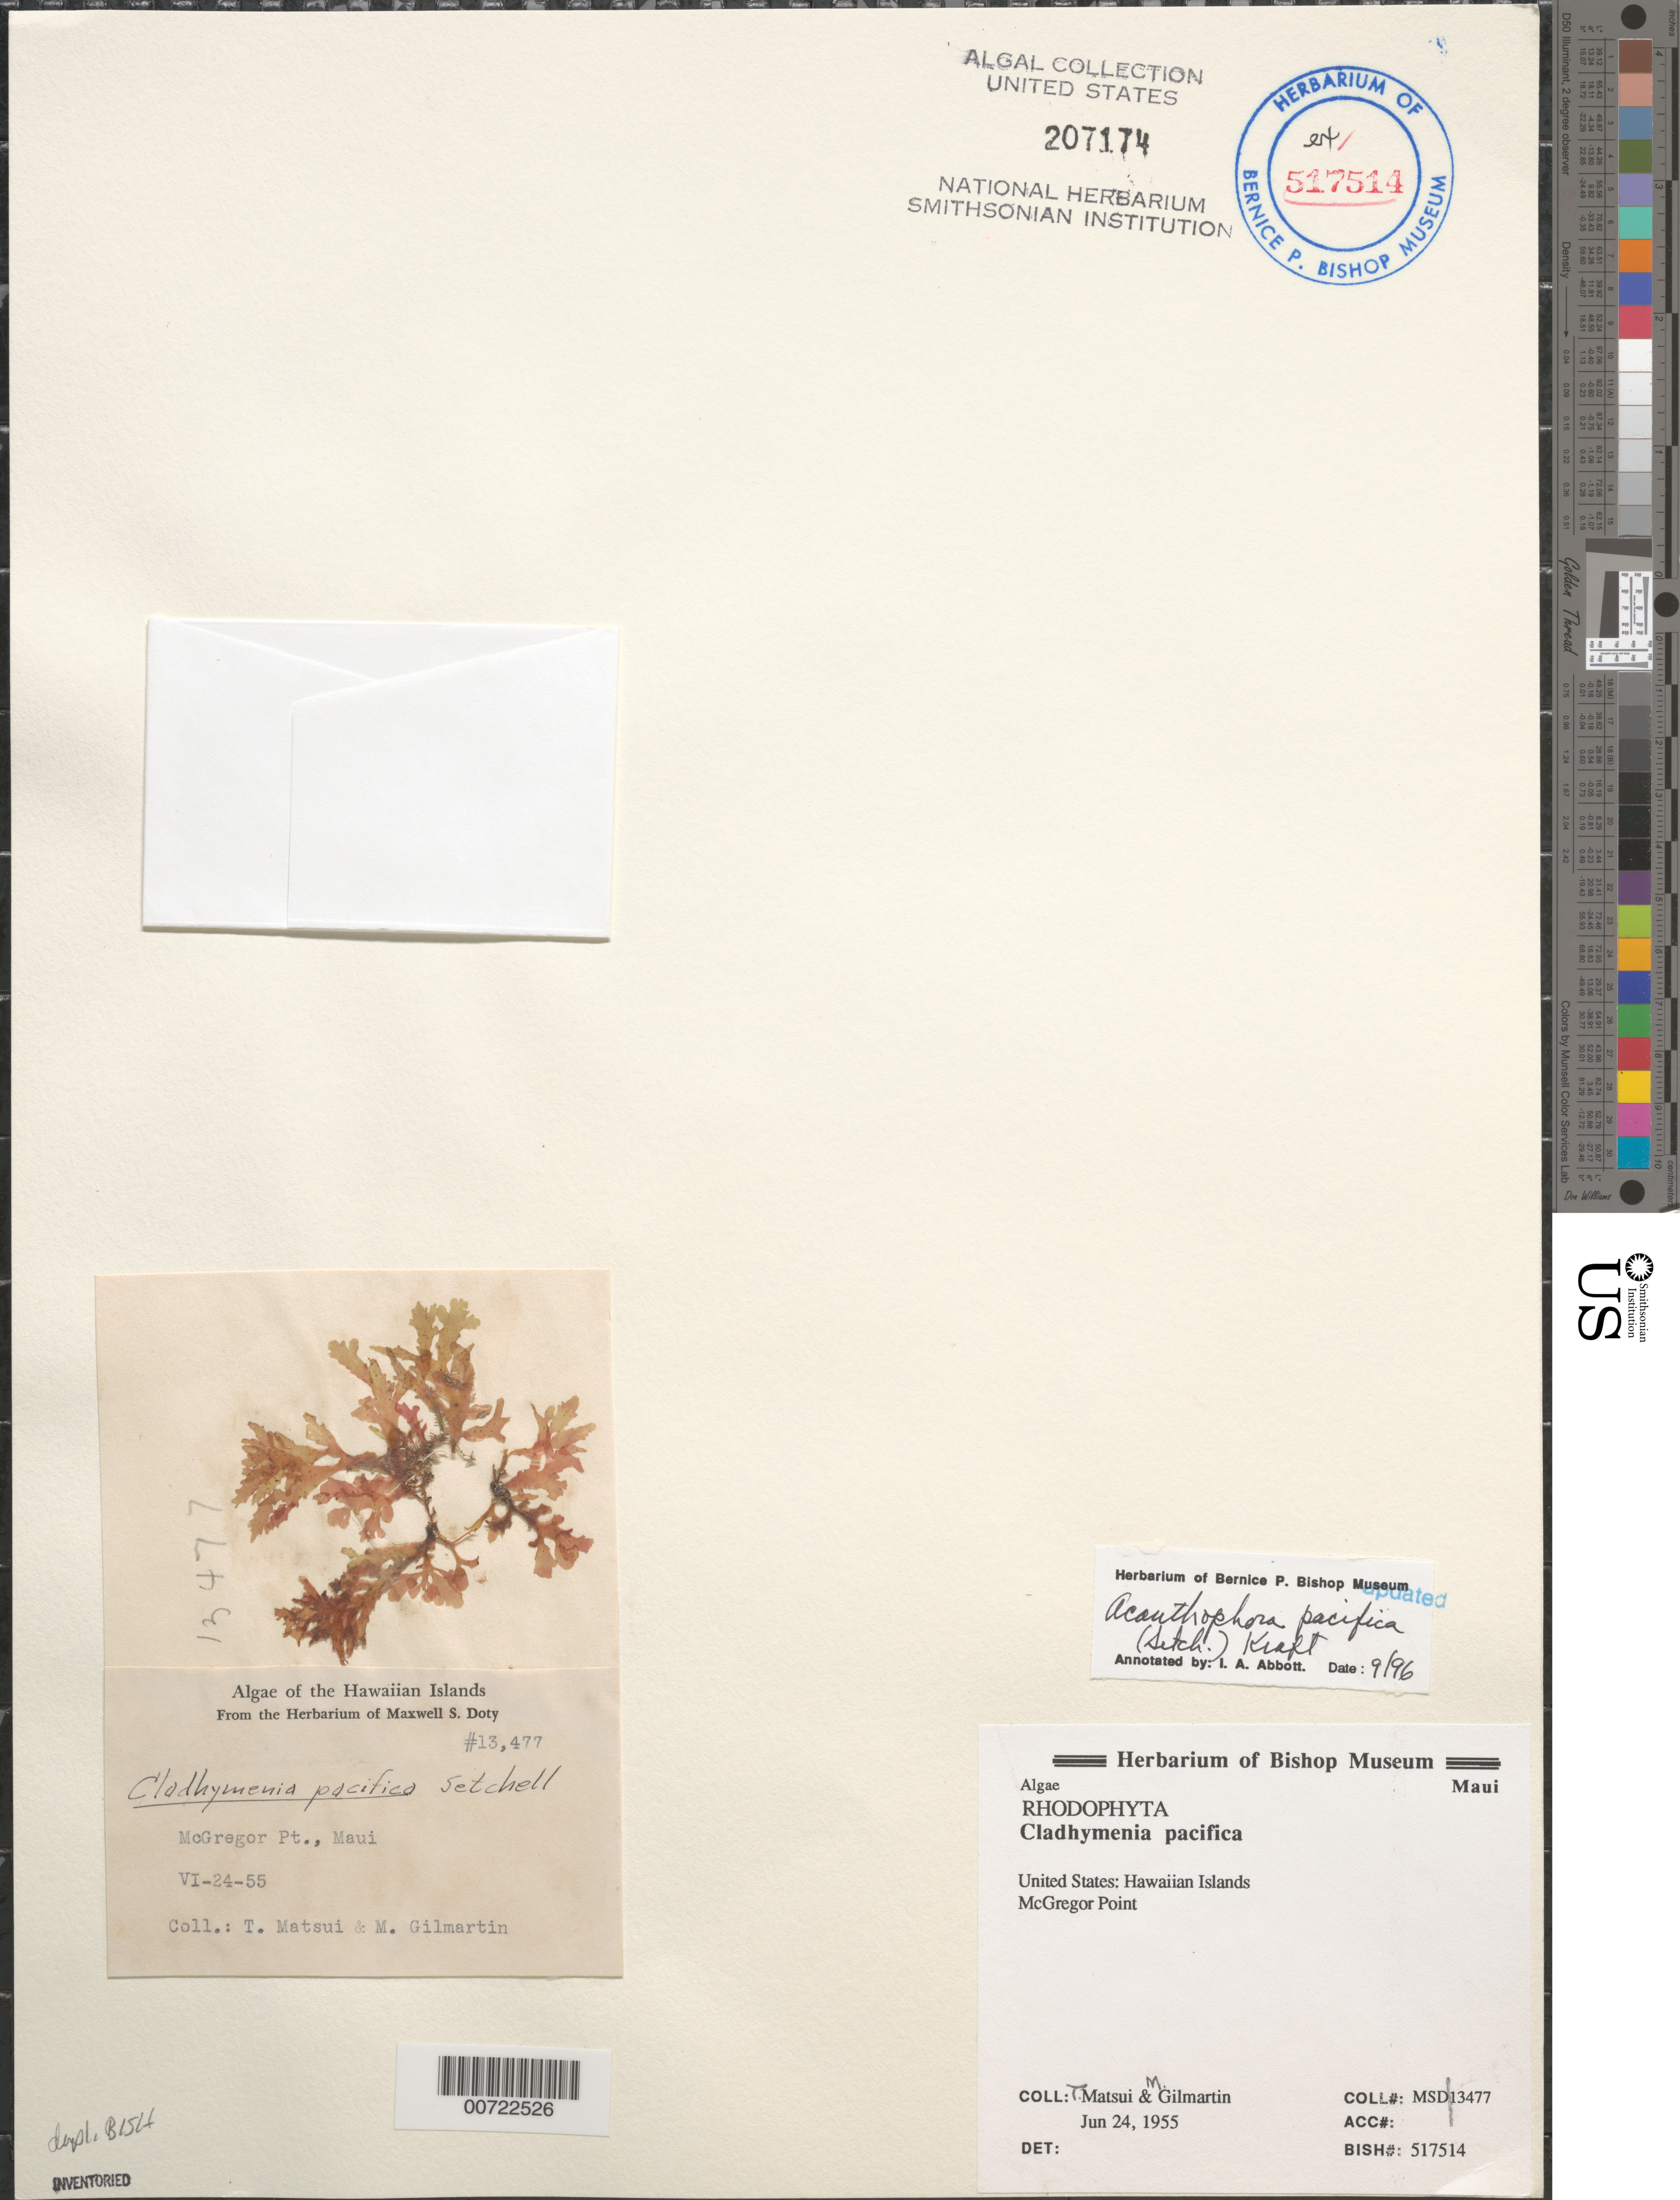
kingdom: Plantae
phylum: Rhodophyta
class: Florideophyceae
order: Ceramiales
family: Rhodomelaceae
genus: Acanthophora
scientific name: Acanthophora pacifica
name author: (Setch.) G.T.Kraft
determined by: Abbott, Isabella A.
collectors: T. Matsui & M. Gilmartin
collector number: MSD 13477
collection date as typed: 24 Jun 1955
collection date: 1955-06-24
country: United States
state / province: Hawaii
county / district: Maui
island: Maui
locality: McGregor Point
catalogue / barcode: US 207174